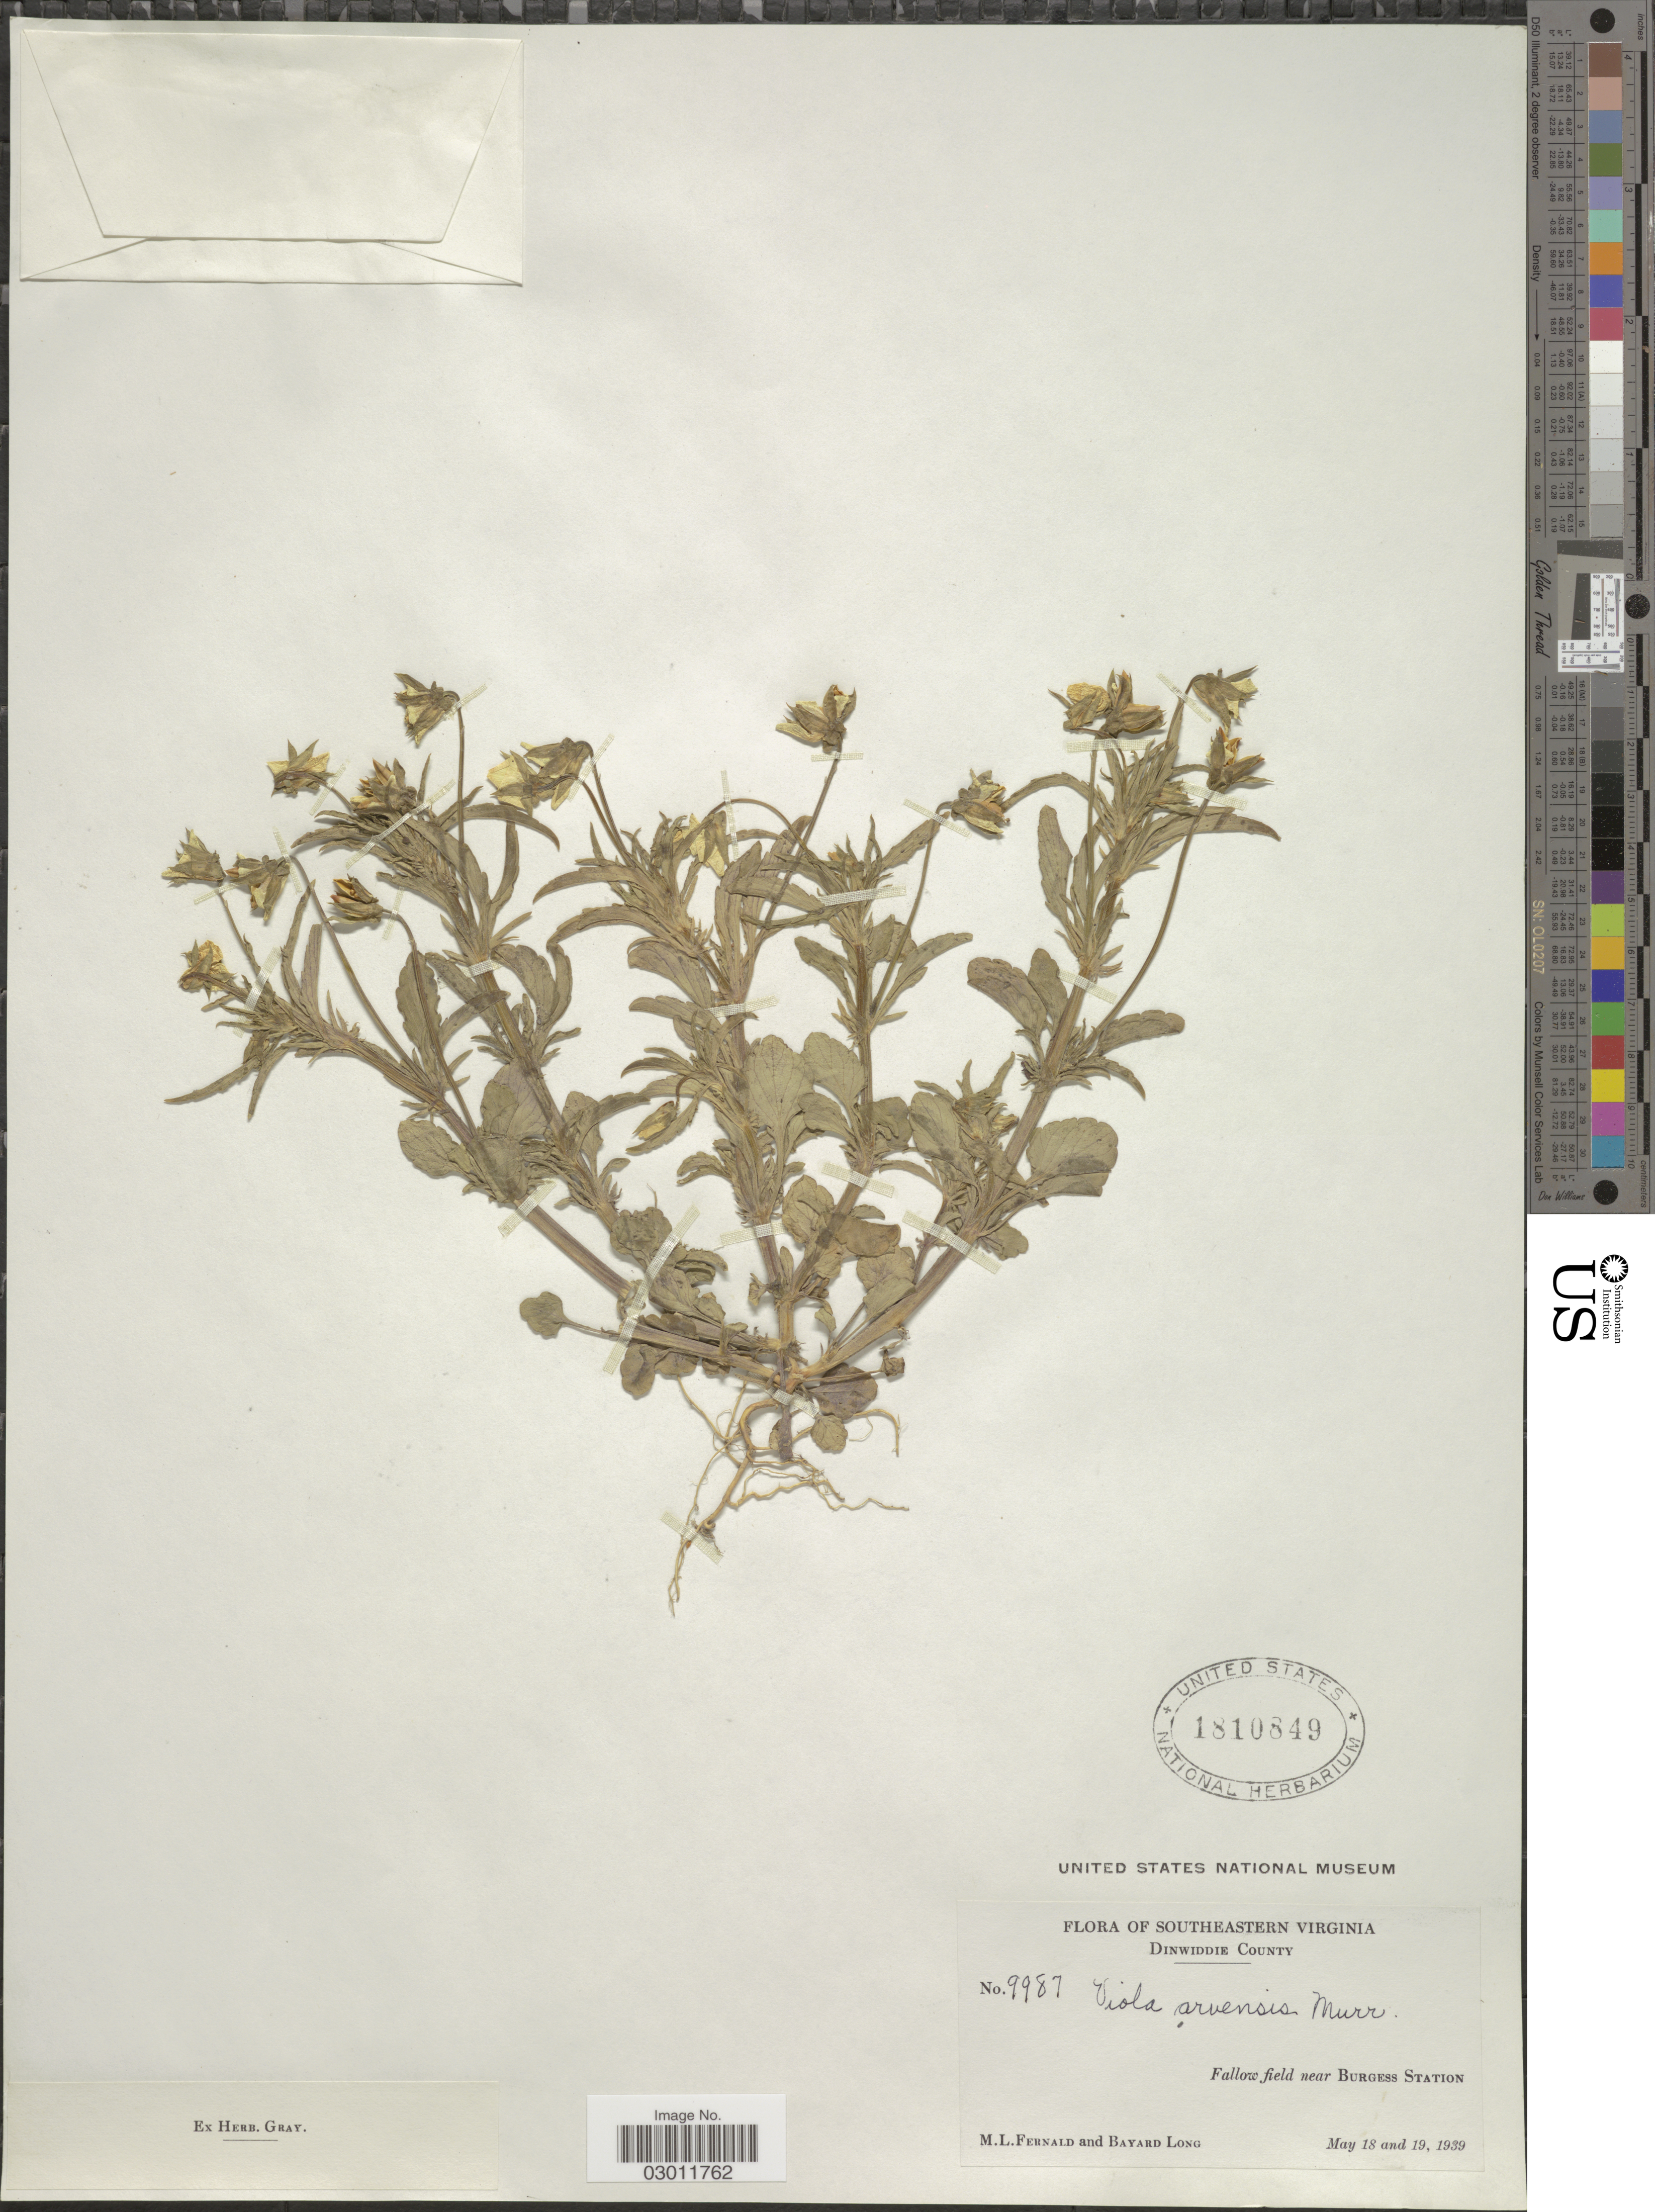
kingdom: Plantae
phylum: Tracheophyta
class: Magnoliopsida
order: Malpighiales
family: Violaceae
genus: Viola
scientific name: Viola arvensis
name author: Murray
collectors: M. L. Fernald & B. Long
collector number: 9987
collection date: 1939-05-18/1939-05-19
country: United States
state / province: Virginia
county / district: Dinwiddie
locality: Southeastern Virginia. Dinwiddie County. Fallow field near Burgess Station.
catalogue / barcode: US 1810849